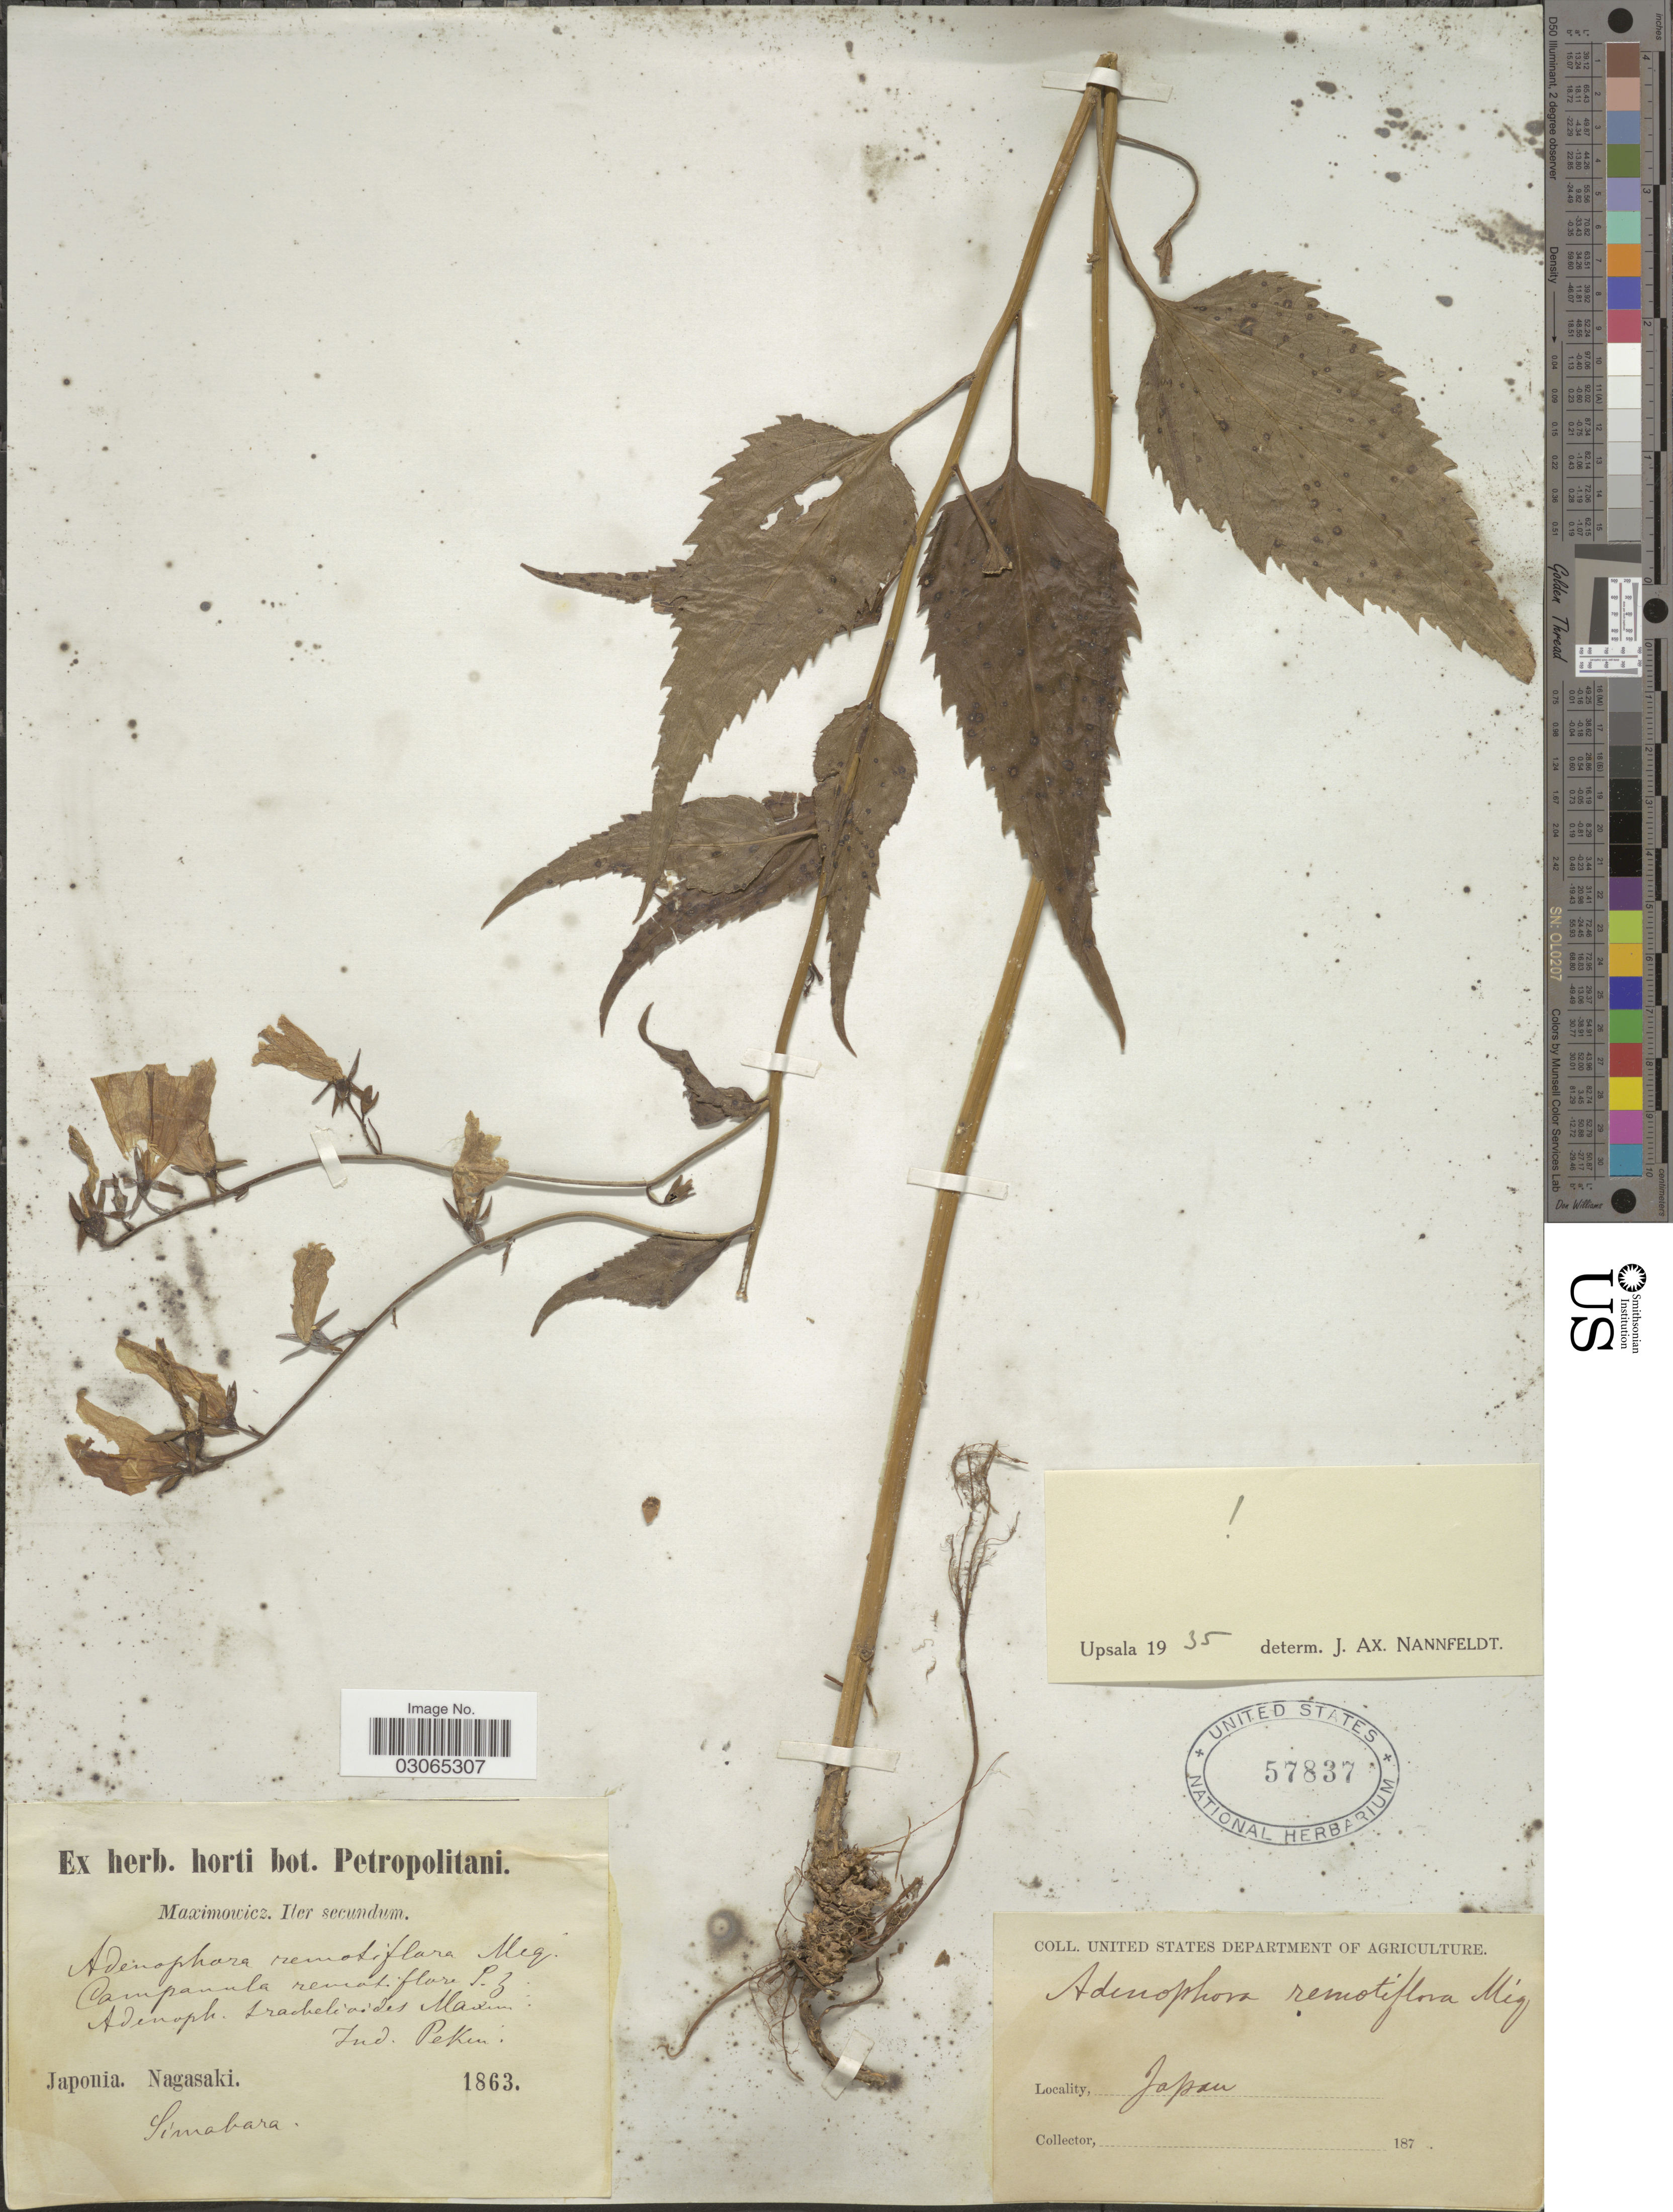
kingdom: Plantae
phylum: Tracheophyta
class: Magnoliopsida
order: Asterales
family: Campanulaceae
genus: Adenophora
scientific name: Adenophora remotiflora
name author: (Siebold & Zucc.) Miq.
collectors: Maximowicz, --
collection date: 1863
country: Japan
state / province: Nagasaki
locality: Simabara.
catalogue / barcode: US 57837